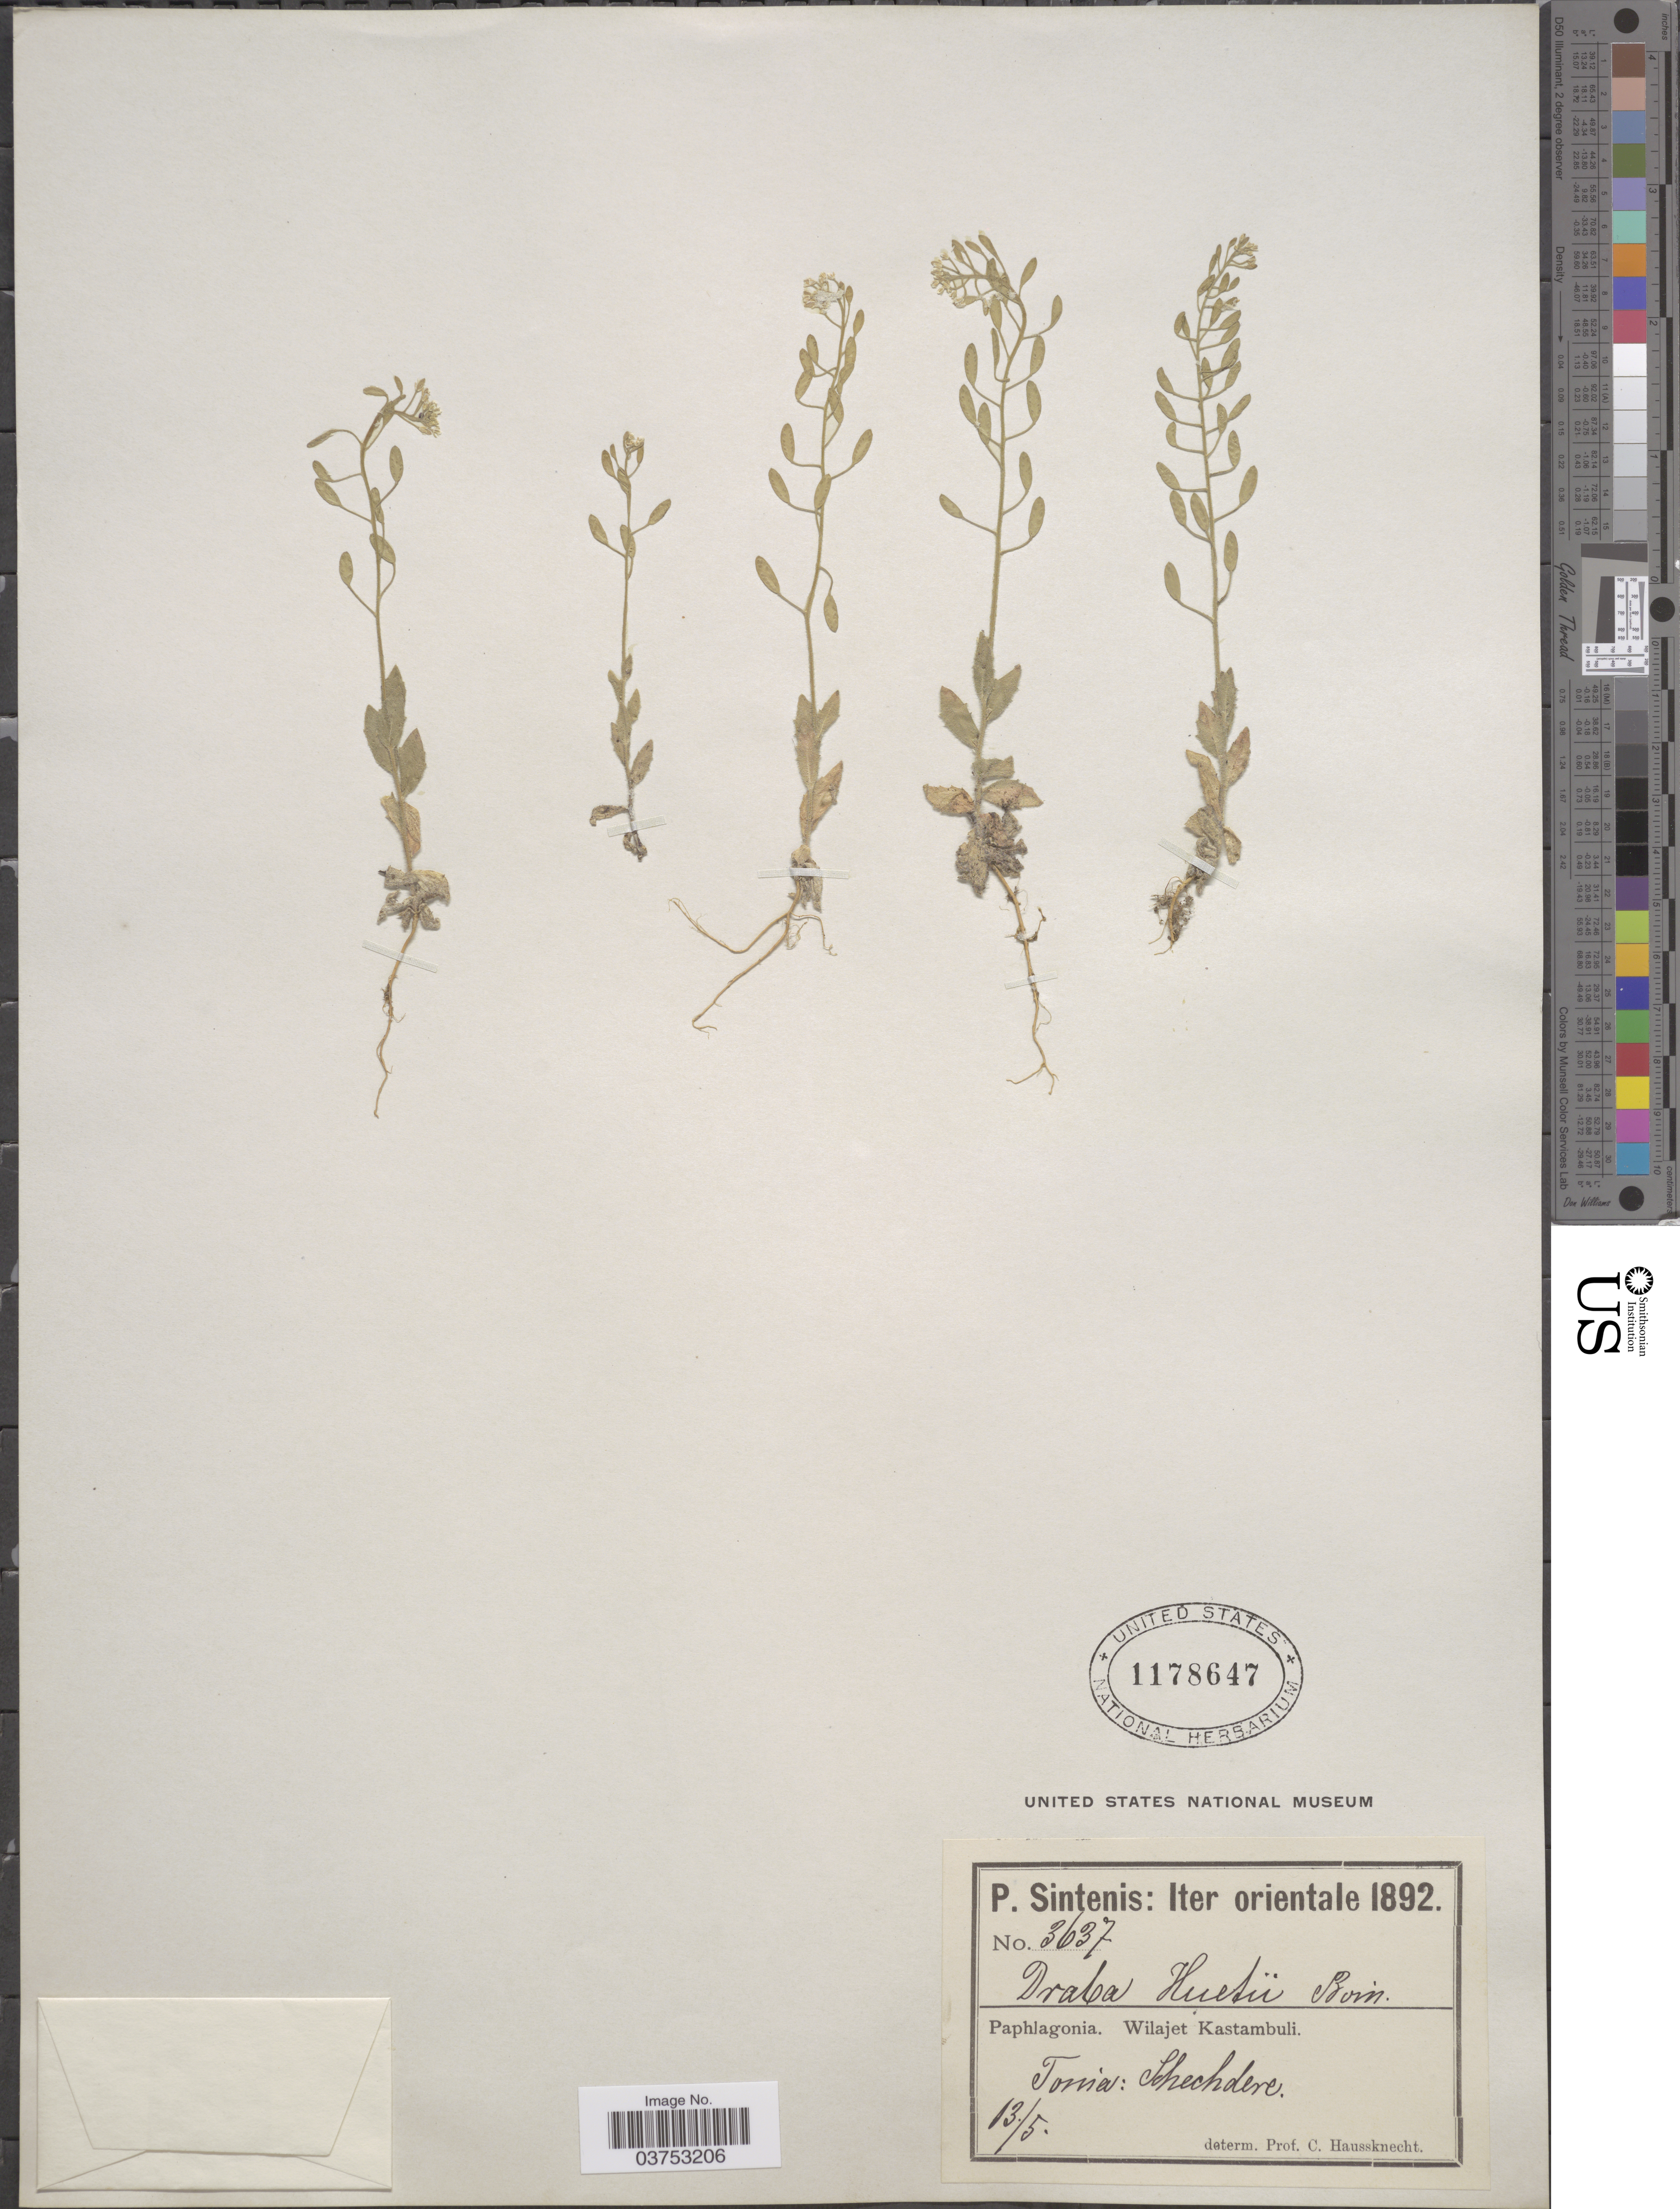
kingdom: Plantae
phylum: Tracheophyta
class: Magnoliopsida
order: Brassicales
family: Brassicaceae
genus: Draba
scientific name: Draba huetii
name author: Boiss.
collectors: P. Sintenis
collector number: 3637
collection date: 1892-05-13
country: Turkey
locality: Iter orientale. Paphlagonia. Wilajet Kastambuli. Tonia: Schechdere.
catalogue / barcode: US 1178647